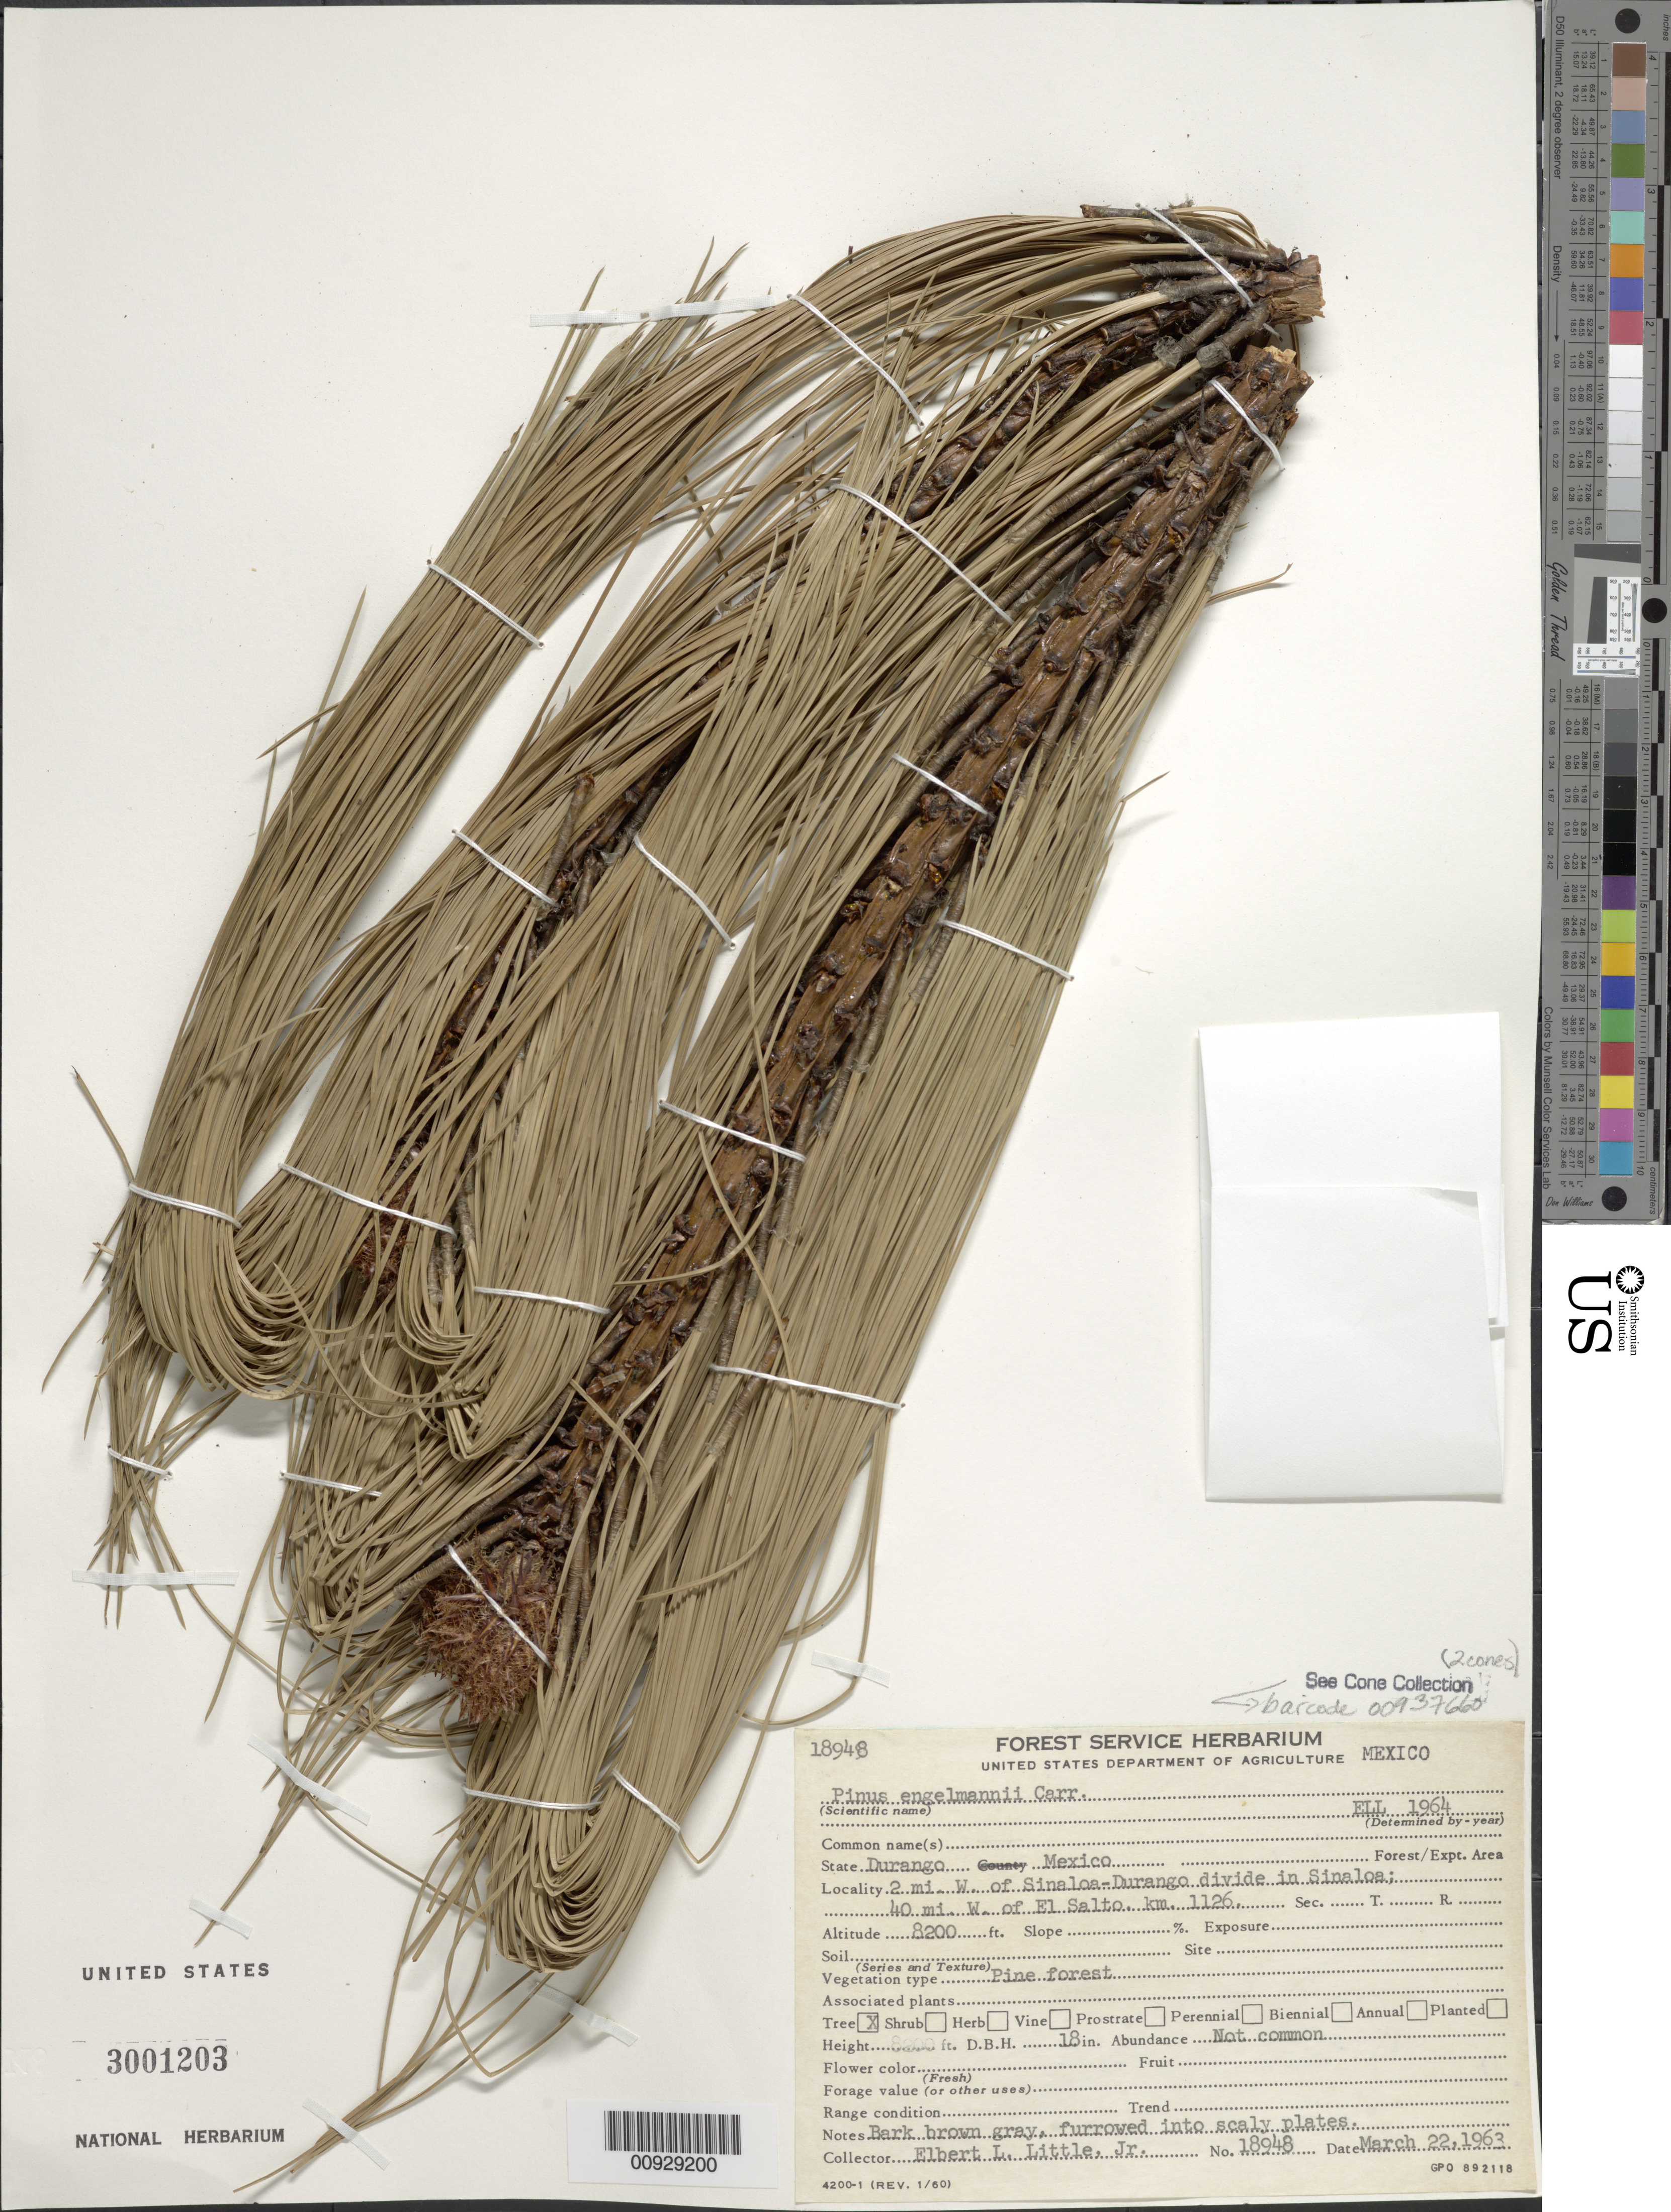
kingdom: Plantae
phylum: Tracheophyta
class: Pinopsida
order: Pinales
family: Pinaceae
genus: Pinus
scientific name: Pinus engelmannii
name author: Carrière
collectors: E. L. Little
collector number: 18948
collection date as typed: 22 Mar 1963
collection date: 1963-03-22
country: Mexico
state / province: Durango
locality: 2 mi. W of Sinaloa-Durango divide in Sinaloa; 40 mi. W of El Salto, km. 1126.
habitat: Pine forest.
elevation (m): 2499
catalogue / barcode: US 3001203